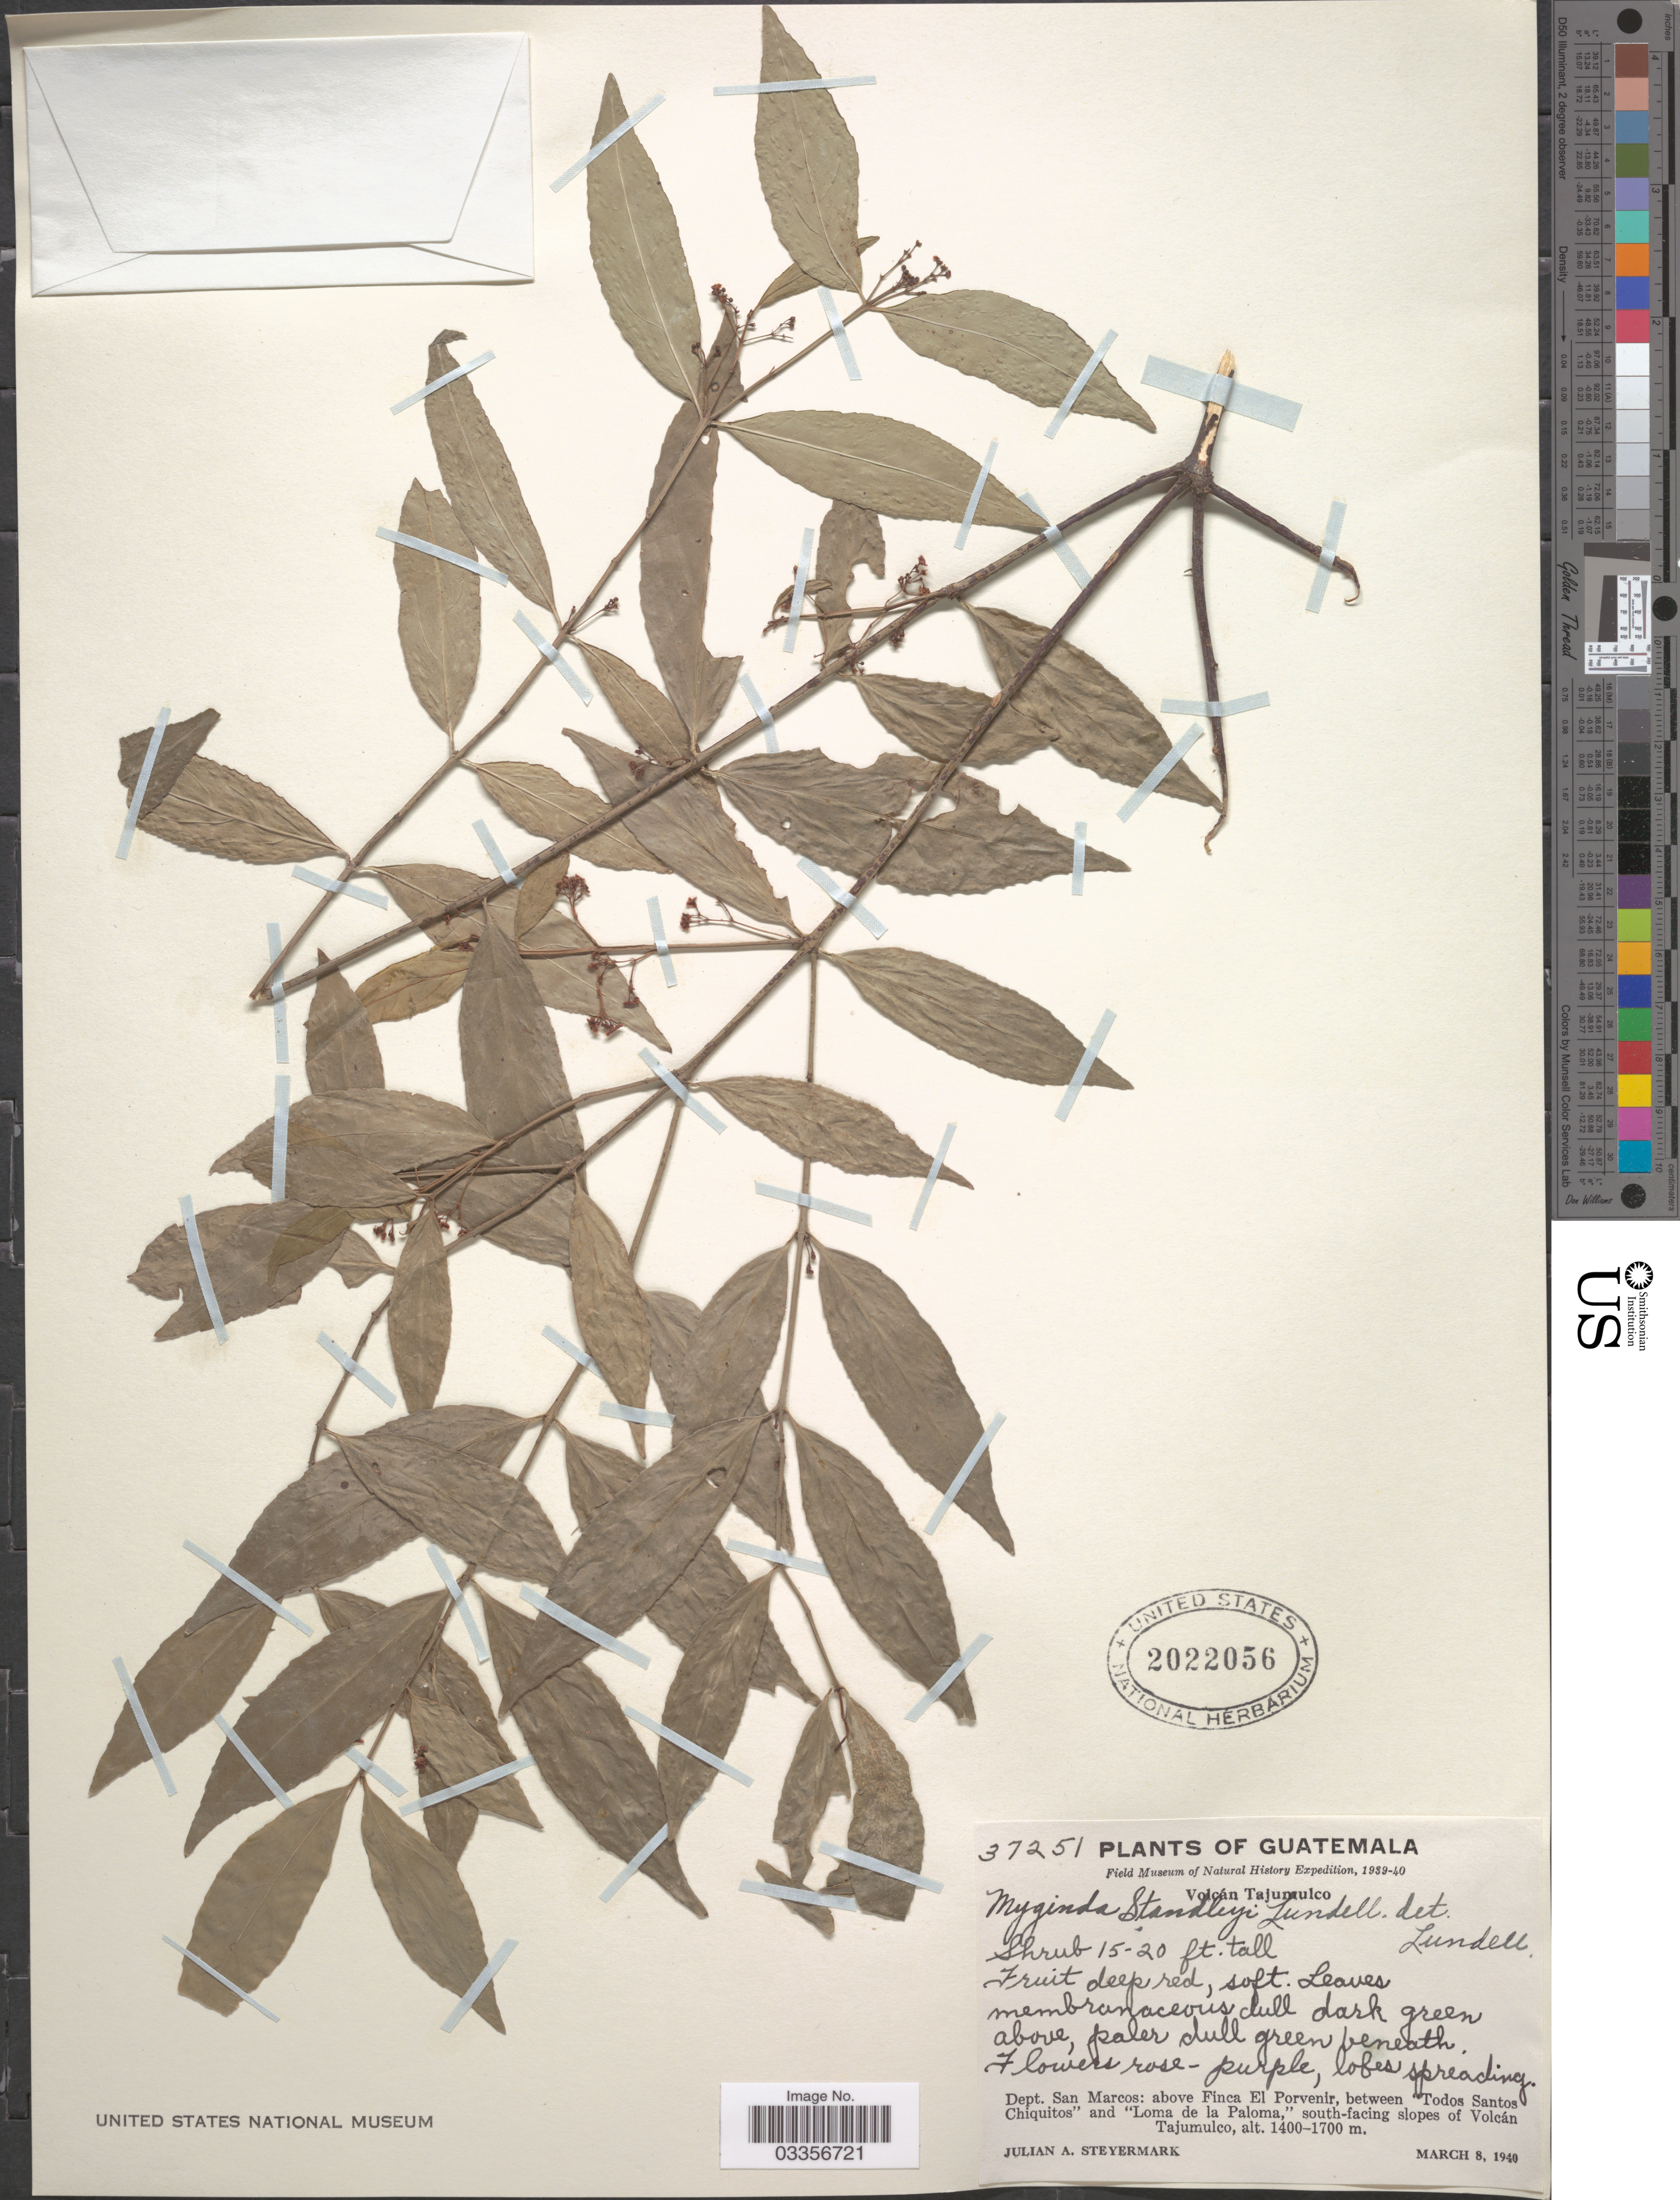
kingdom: Plantae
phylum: Tracheophyta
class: Magnoliopsida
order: Celastrales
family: Celastraceae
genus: Crossopetalum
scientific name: Crossopetalum standleyi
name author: (Lundell) Lundell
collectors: J. Steyermark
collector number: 37251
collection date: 1940-03-08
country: Guatemala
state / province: San Marcos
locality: Dept. San Marcos: above Finca El Porvenir, between "Todos Santos Chiquitos" and Loma de la Paloma, south-facing slopes of Volcán Tajumulco.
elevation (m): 1400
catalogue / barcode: US 2022056